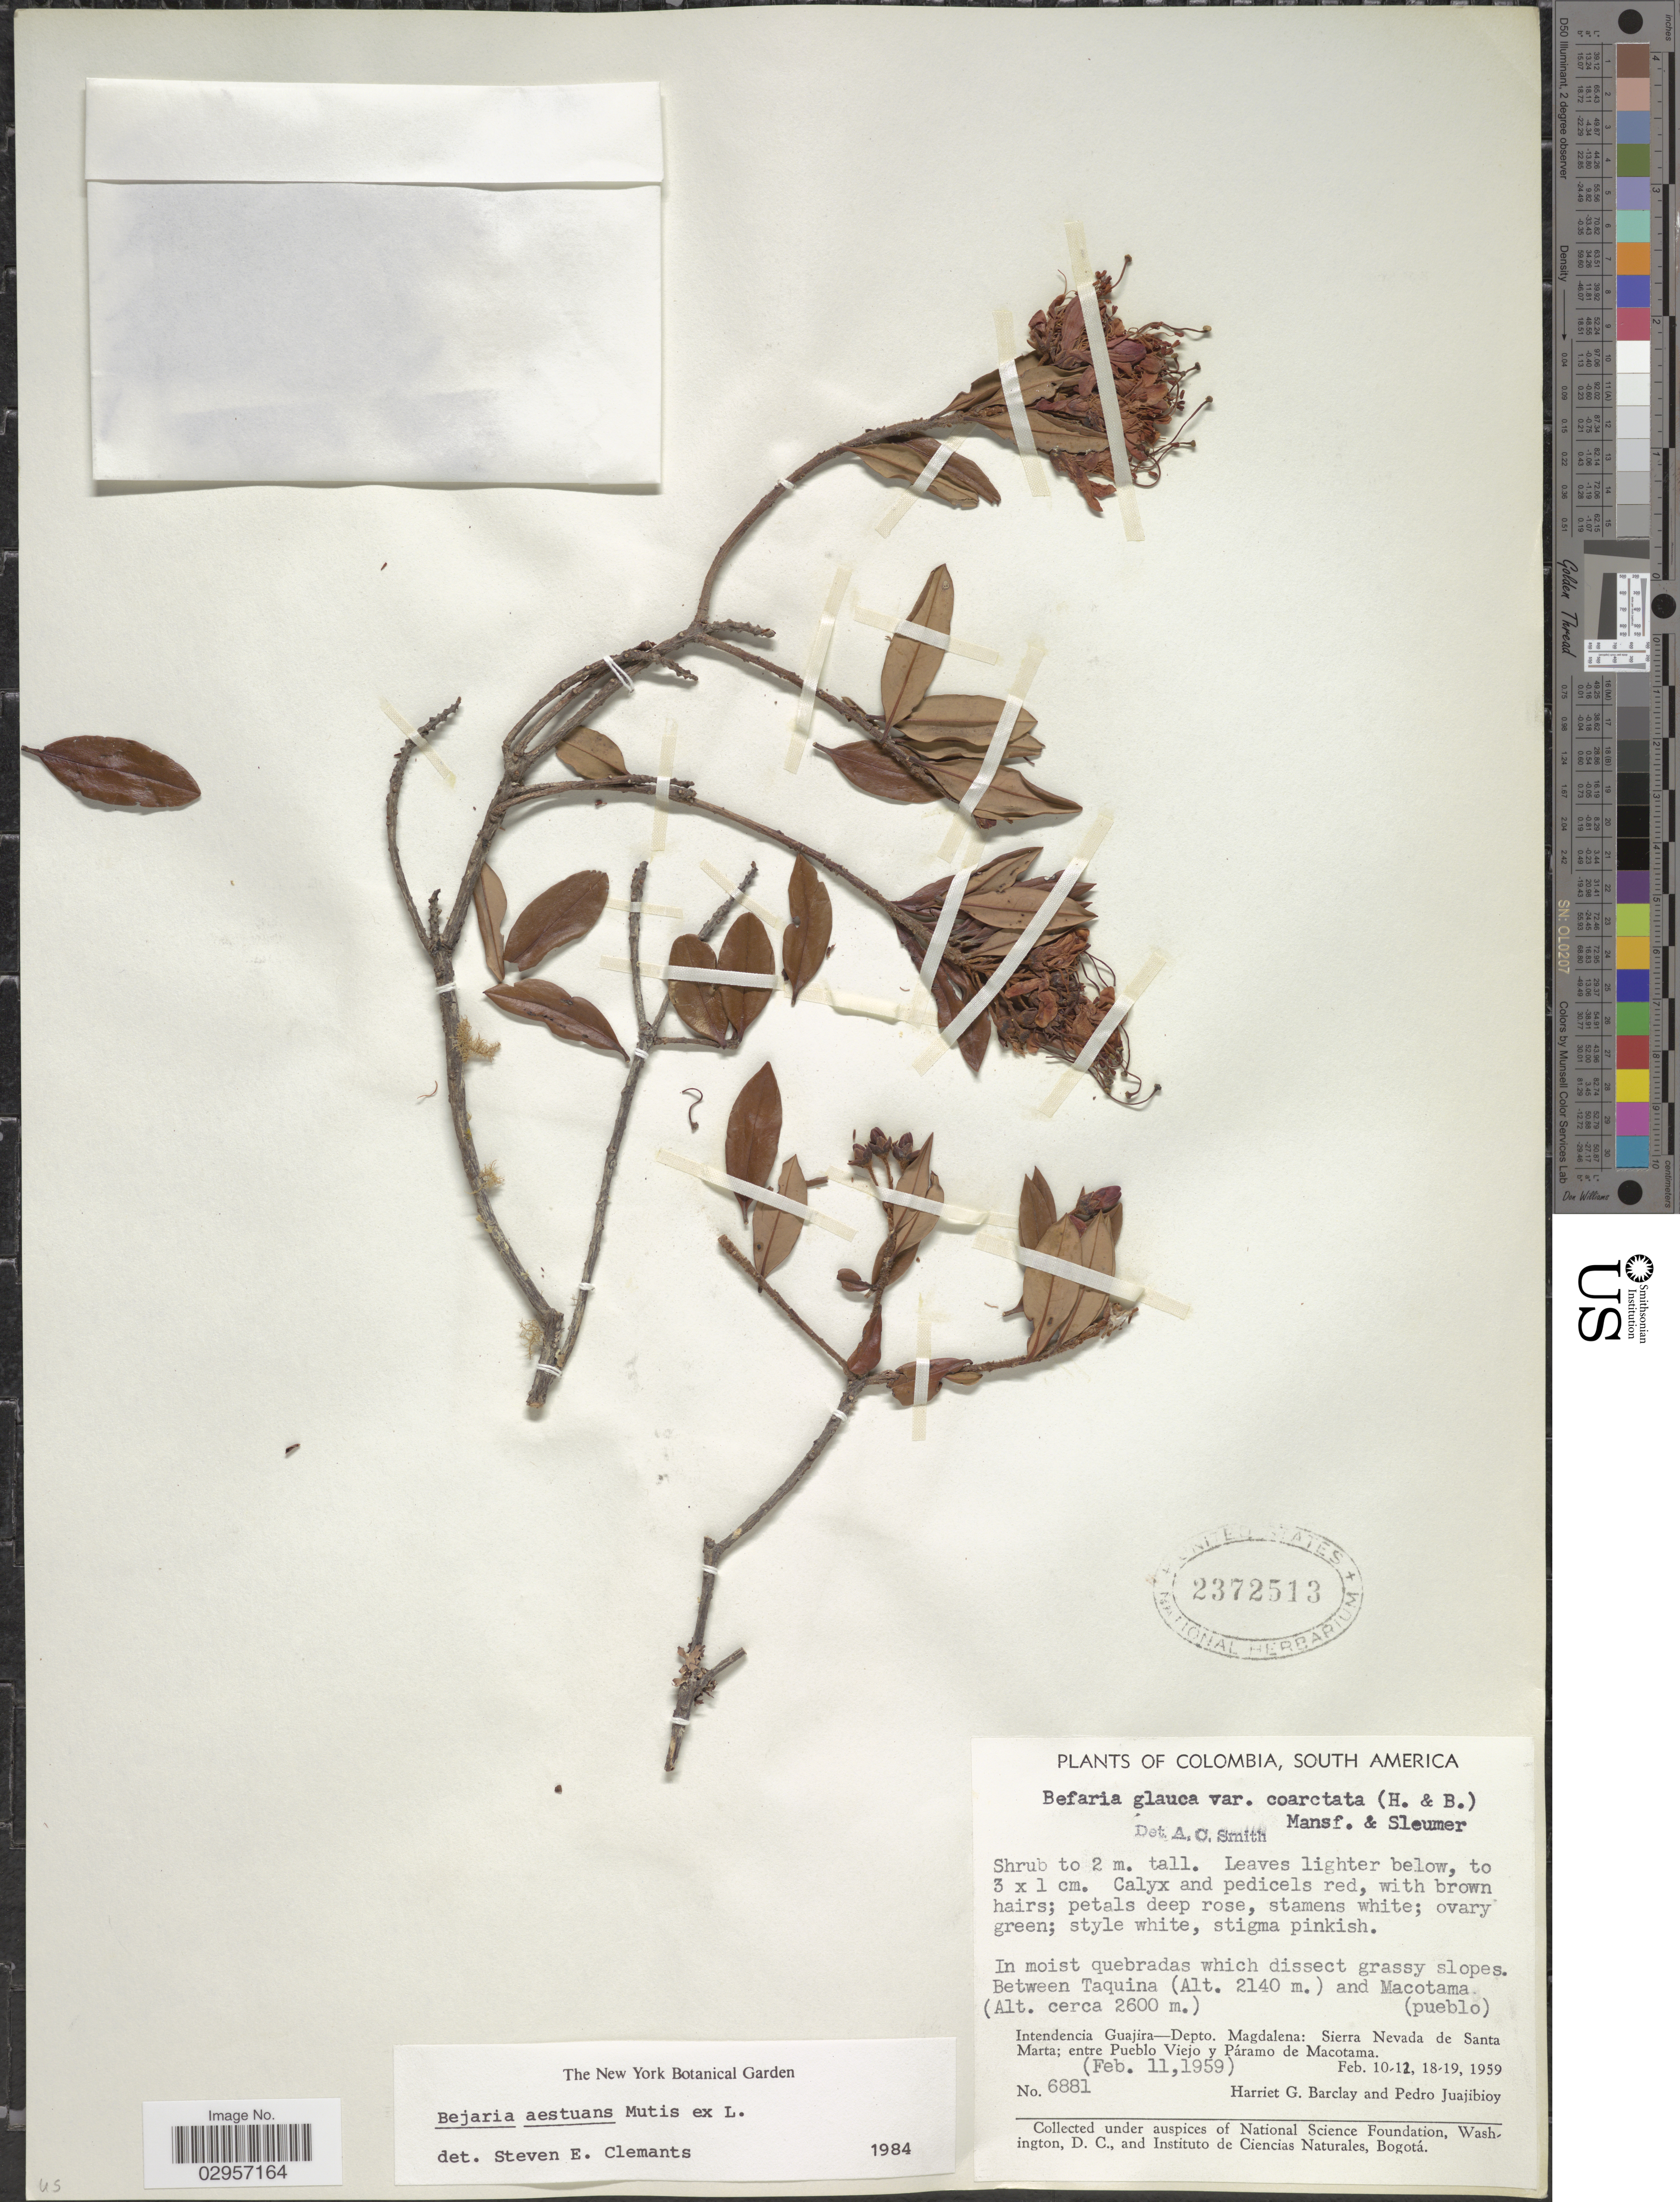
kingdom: Plantae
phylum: Tracheophyta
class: Magnoliopsida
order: Ericales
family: Ericaceae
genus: Befaria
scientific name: Befaria aestuans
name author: Mutis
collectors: H. G. Barclay & P. Juajibioy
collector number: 6881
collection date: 1959-02-11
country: Colombia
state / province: Magdalena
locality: Between Taquina and Macotama. Intendencia Guajira - Depto. Magdalena: Sierra Nevada de Santa Marta; entre Pueblo Viejo y Páramo de Macotama.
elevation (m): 2140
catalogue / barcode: US 2372513